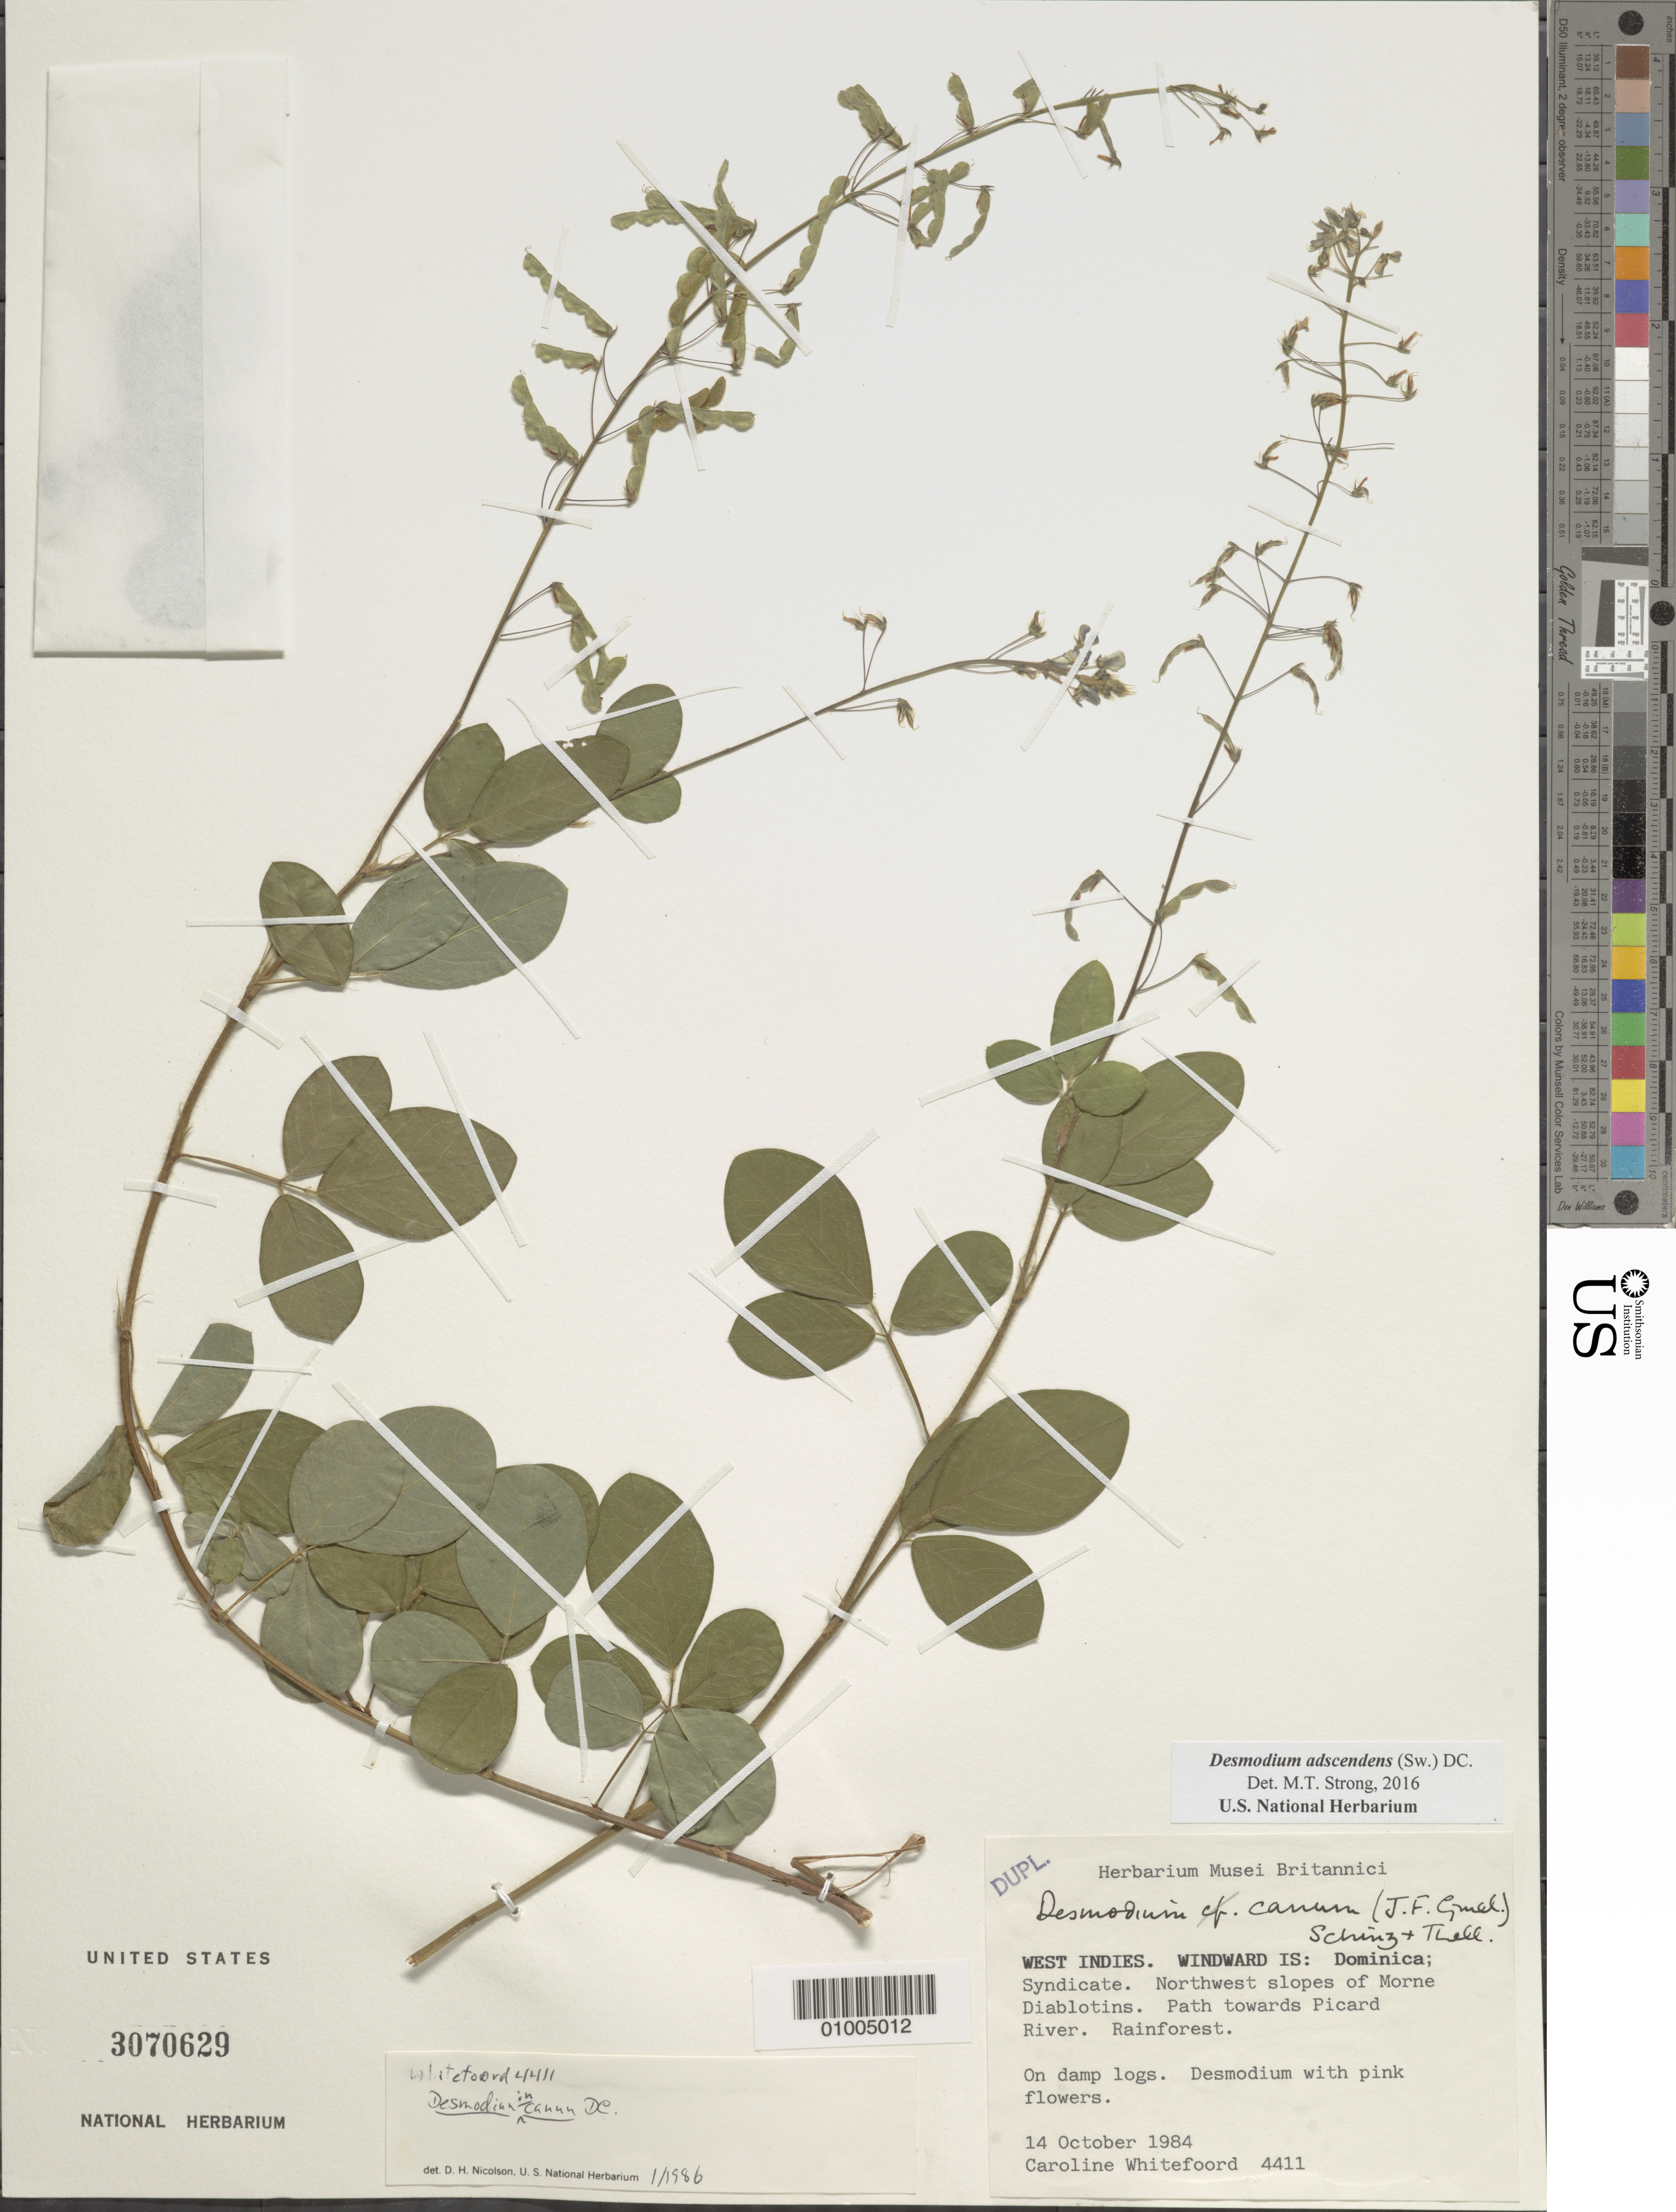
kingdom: Plantae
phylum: Tracheophyta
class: Magnoliopsida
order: Fabales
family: Fabaceae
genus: Grona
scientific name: Grona adscendens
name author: (Sw.) H. Ohashi & K. Ohashi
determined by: Strong, Mark T., (BOT), Smithsonian Institution - National Museum of Natural History (UNITED STATES)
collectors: C. Whitefoord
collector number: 4411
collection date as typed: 14 Oct 1984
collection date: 1984-10-14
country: Dominica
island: Dominica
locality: NW slopes of Morne Diablotins. Path towards Picard River. Rainforest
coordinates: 0 N, 0 E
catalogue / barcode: US 3070629